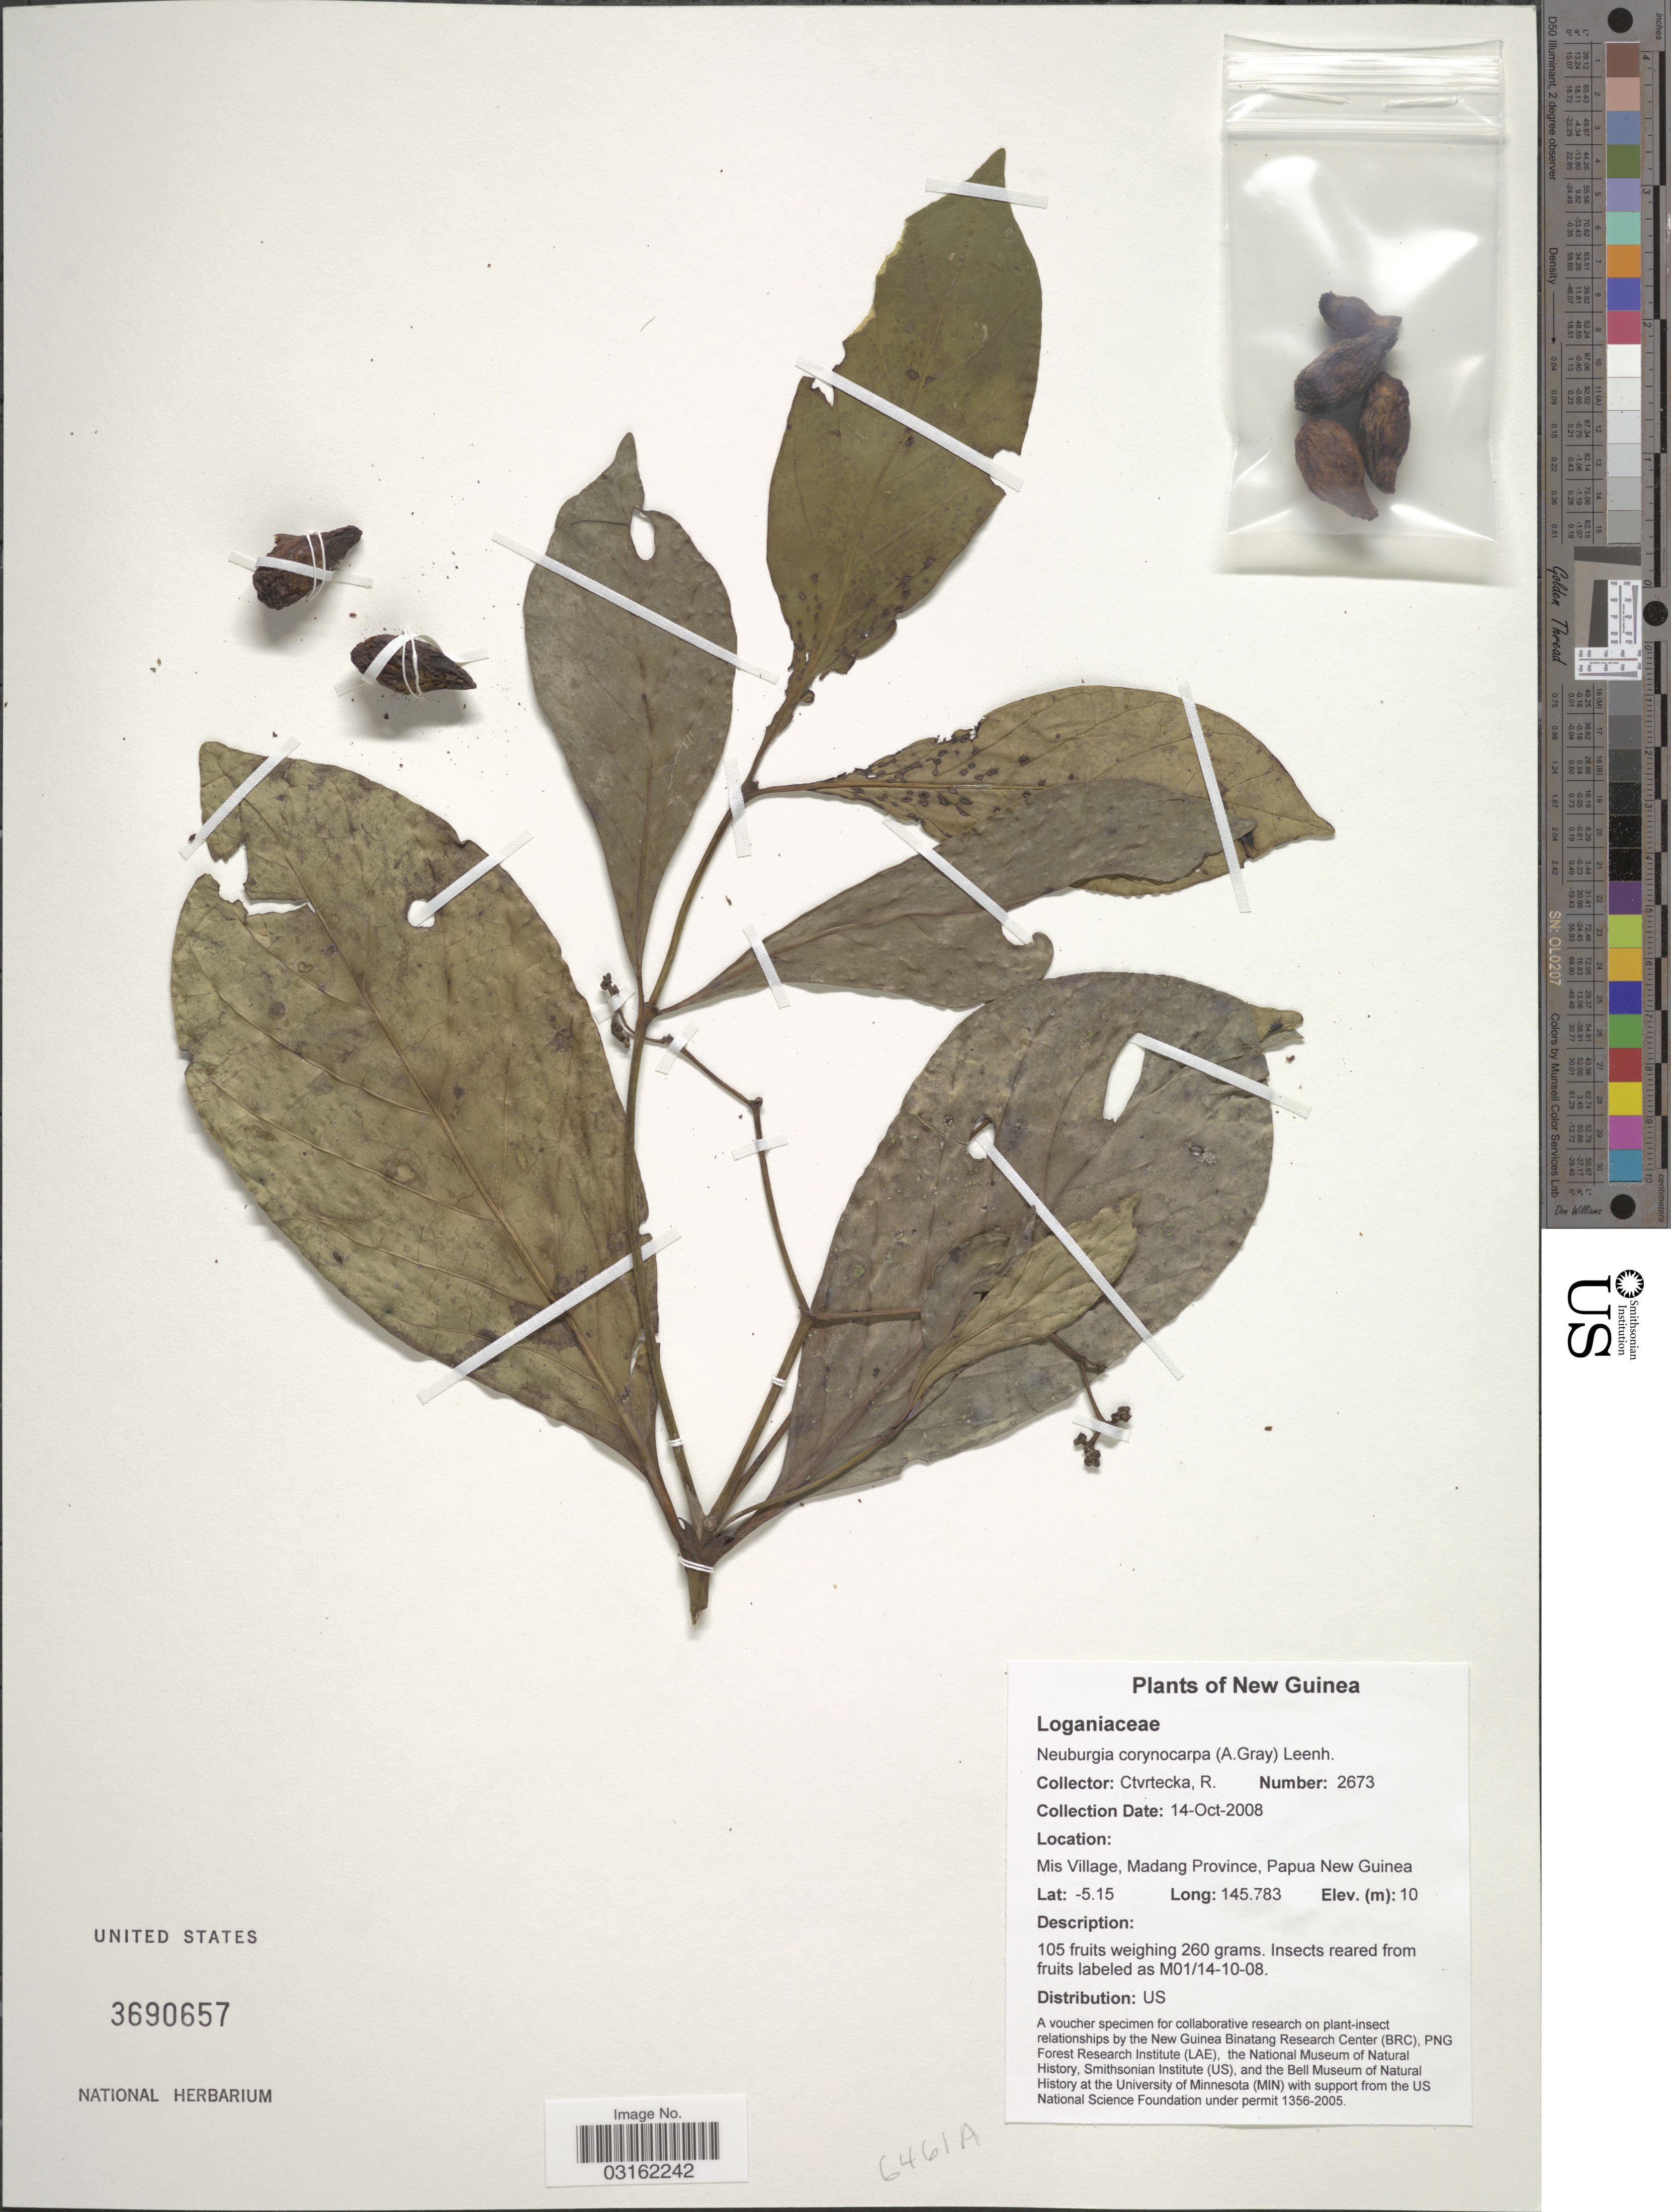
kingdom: Plantae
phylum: Tracheophyta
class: Magnoliopsida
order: Gentianales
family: Loganiaceae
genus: Neuburgia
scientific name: Neuburgia corynocarpa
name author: (A. Gray) Leenh.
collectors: R. Ctvrtecka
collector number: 2673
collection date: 2008-10-14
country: Papua New Guinea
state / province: Madang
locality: New Guinea, Mis Village, Madang Province.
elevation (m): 10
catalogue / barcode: US 3690657